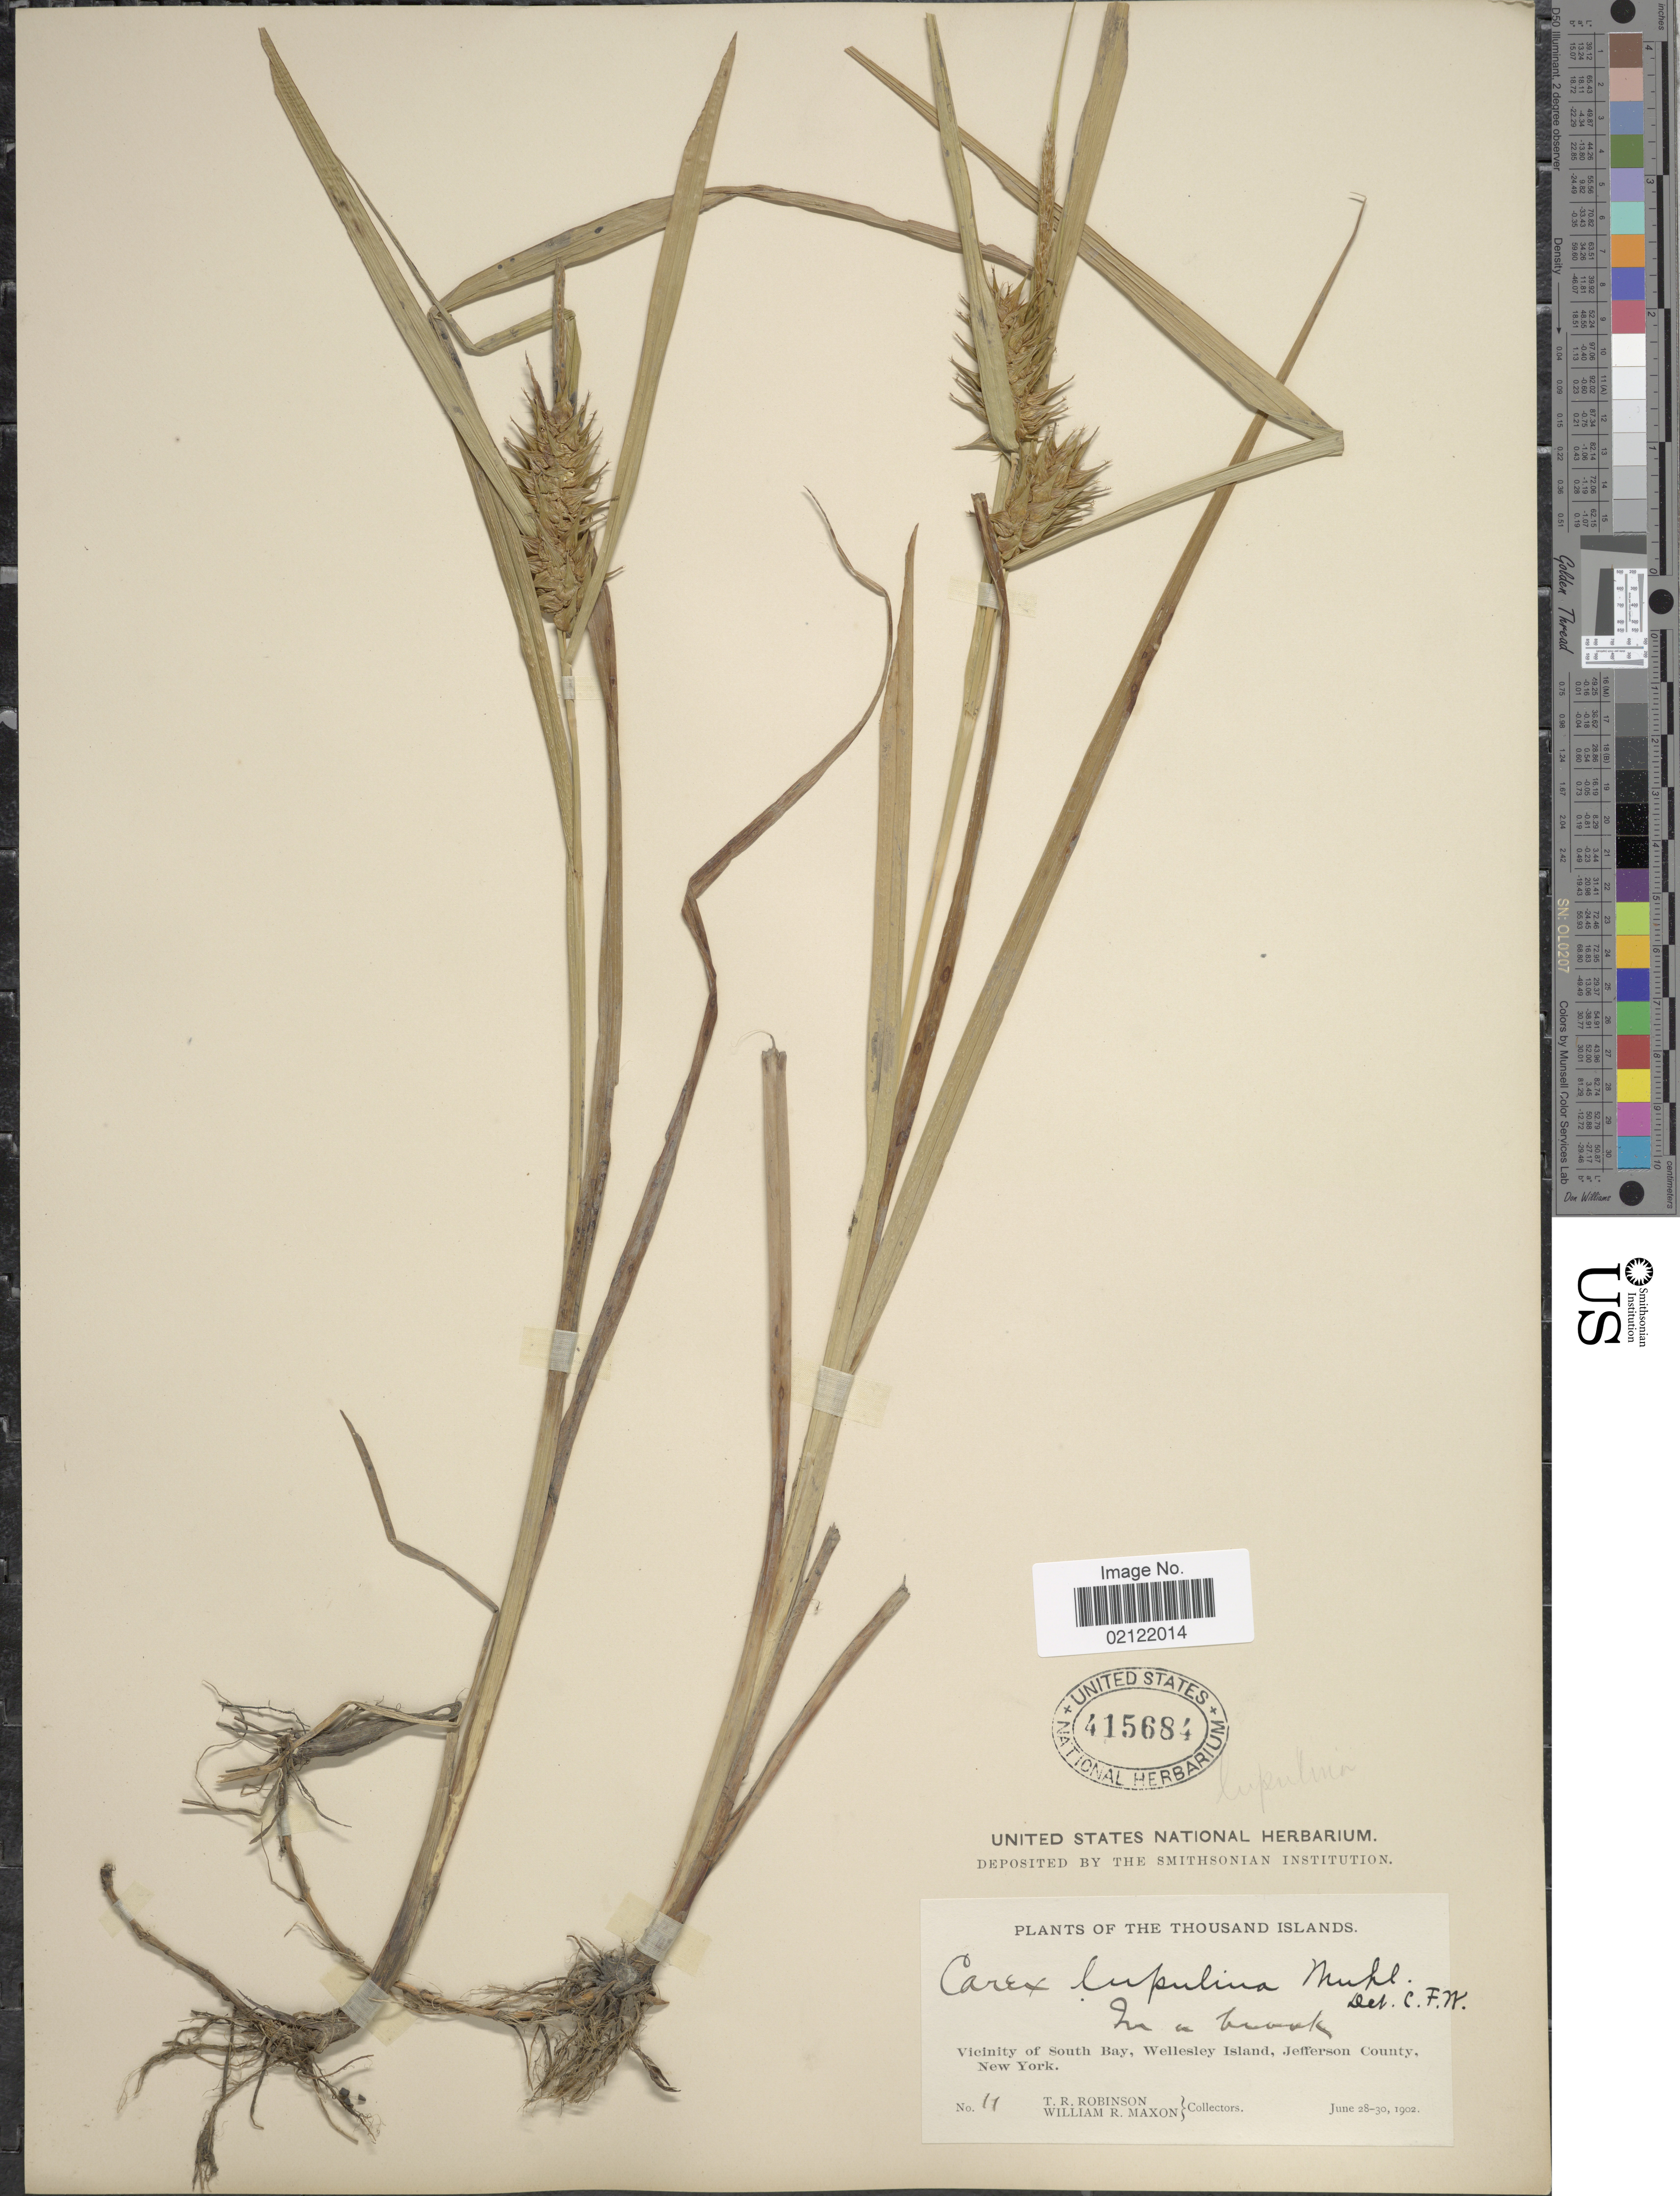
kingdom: Plantae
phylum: Tracheophyta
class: Liliopsida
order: Poales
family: Cyperaceae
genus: Carex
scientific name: Carex lupulina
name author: Muhl. ex Willd.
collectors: T. R. Robinson & W. R. Maxon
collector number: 11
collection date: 1902-06-28/1902-06-30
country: United States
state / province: New York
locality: Thousand Islands. In a brook. Vicinity of South Bay, Wellesley Island, Jefferson County.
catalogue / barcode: US 415684